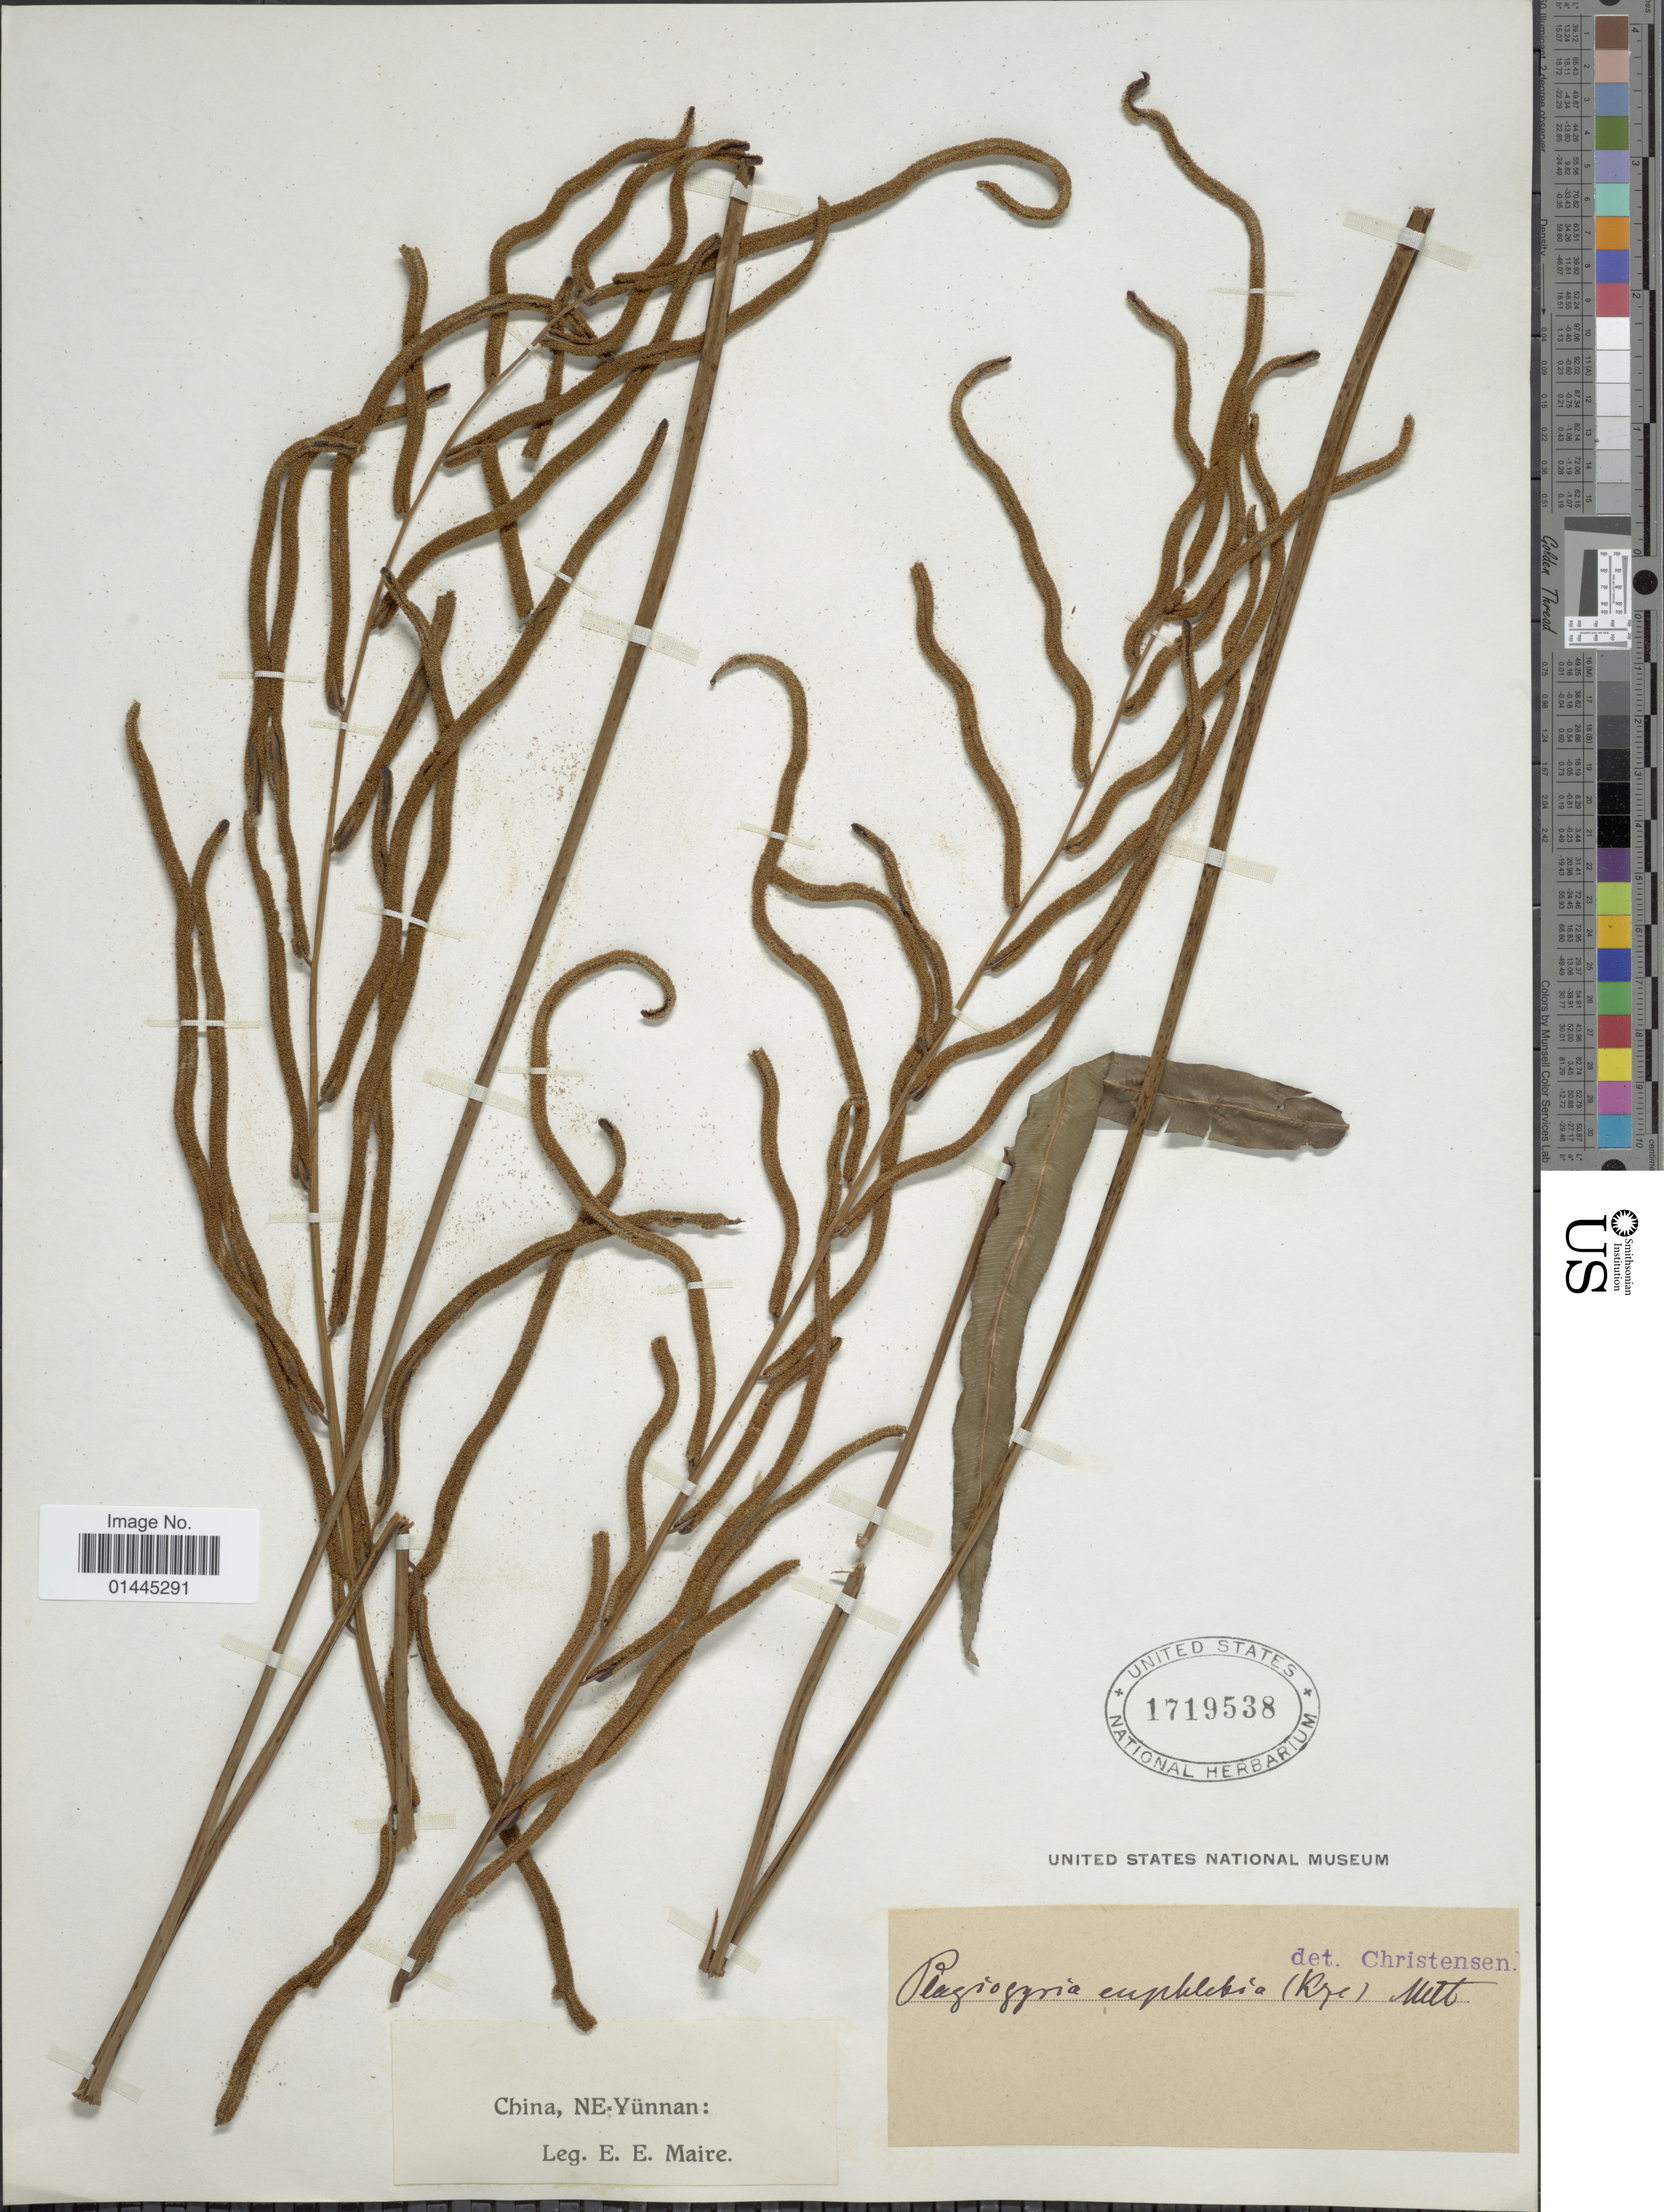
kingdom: Plantae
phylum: Tracheophyta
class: Polypodiopsida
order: Cyatheales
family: Plagiogyriaceae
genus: Plagiogyria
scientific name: Plagiogyria euphlebia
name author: (Kunze) Mett.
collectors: E. E. Maire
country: China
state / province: Yunnan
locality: N.E. Yunnan.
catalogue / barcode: US 1719538